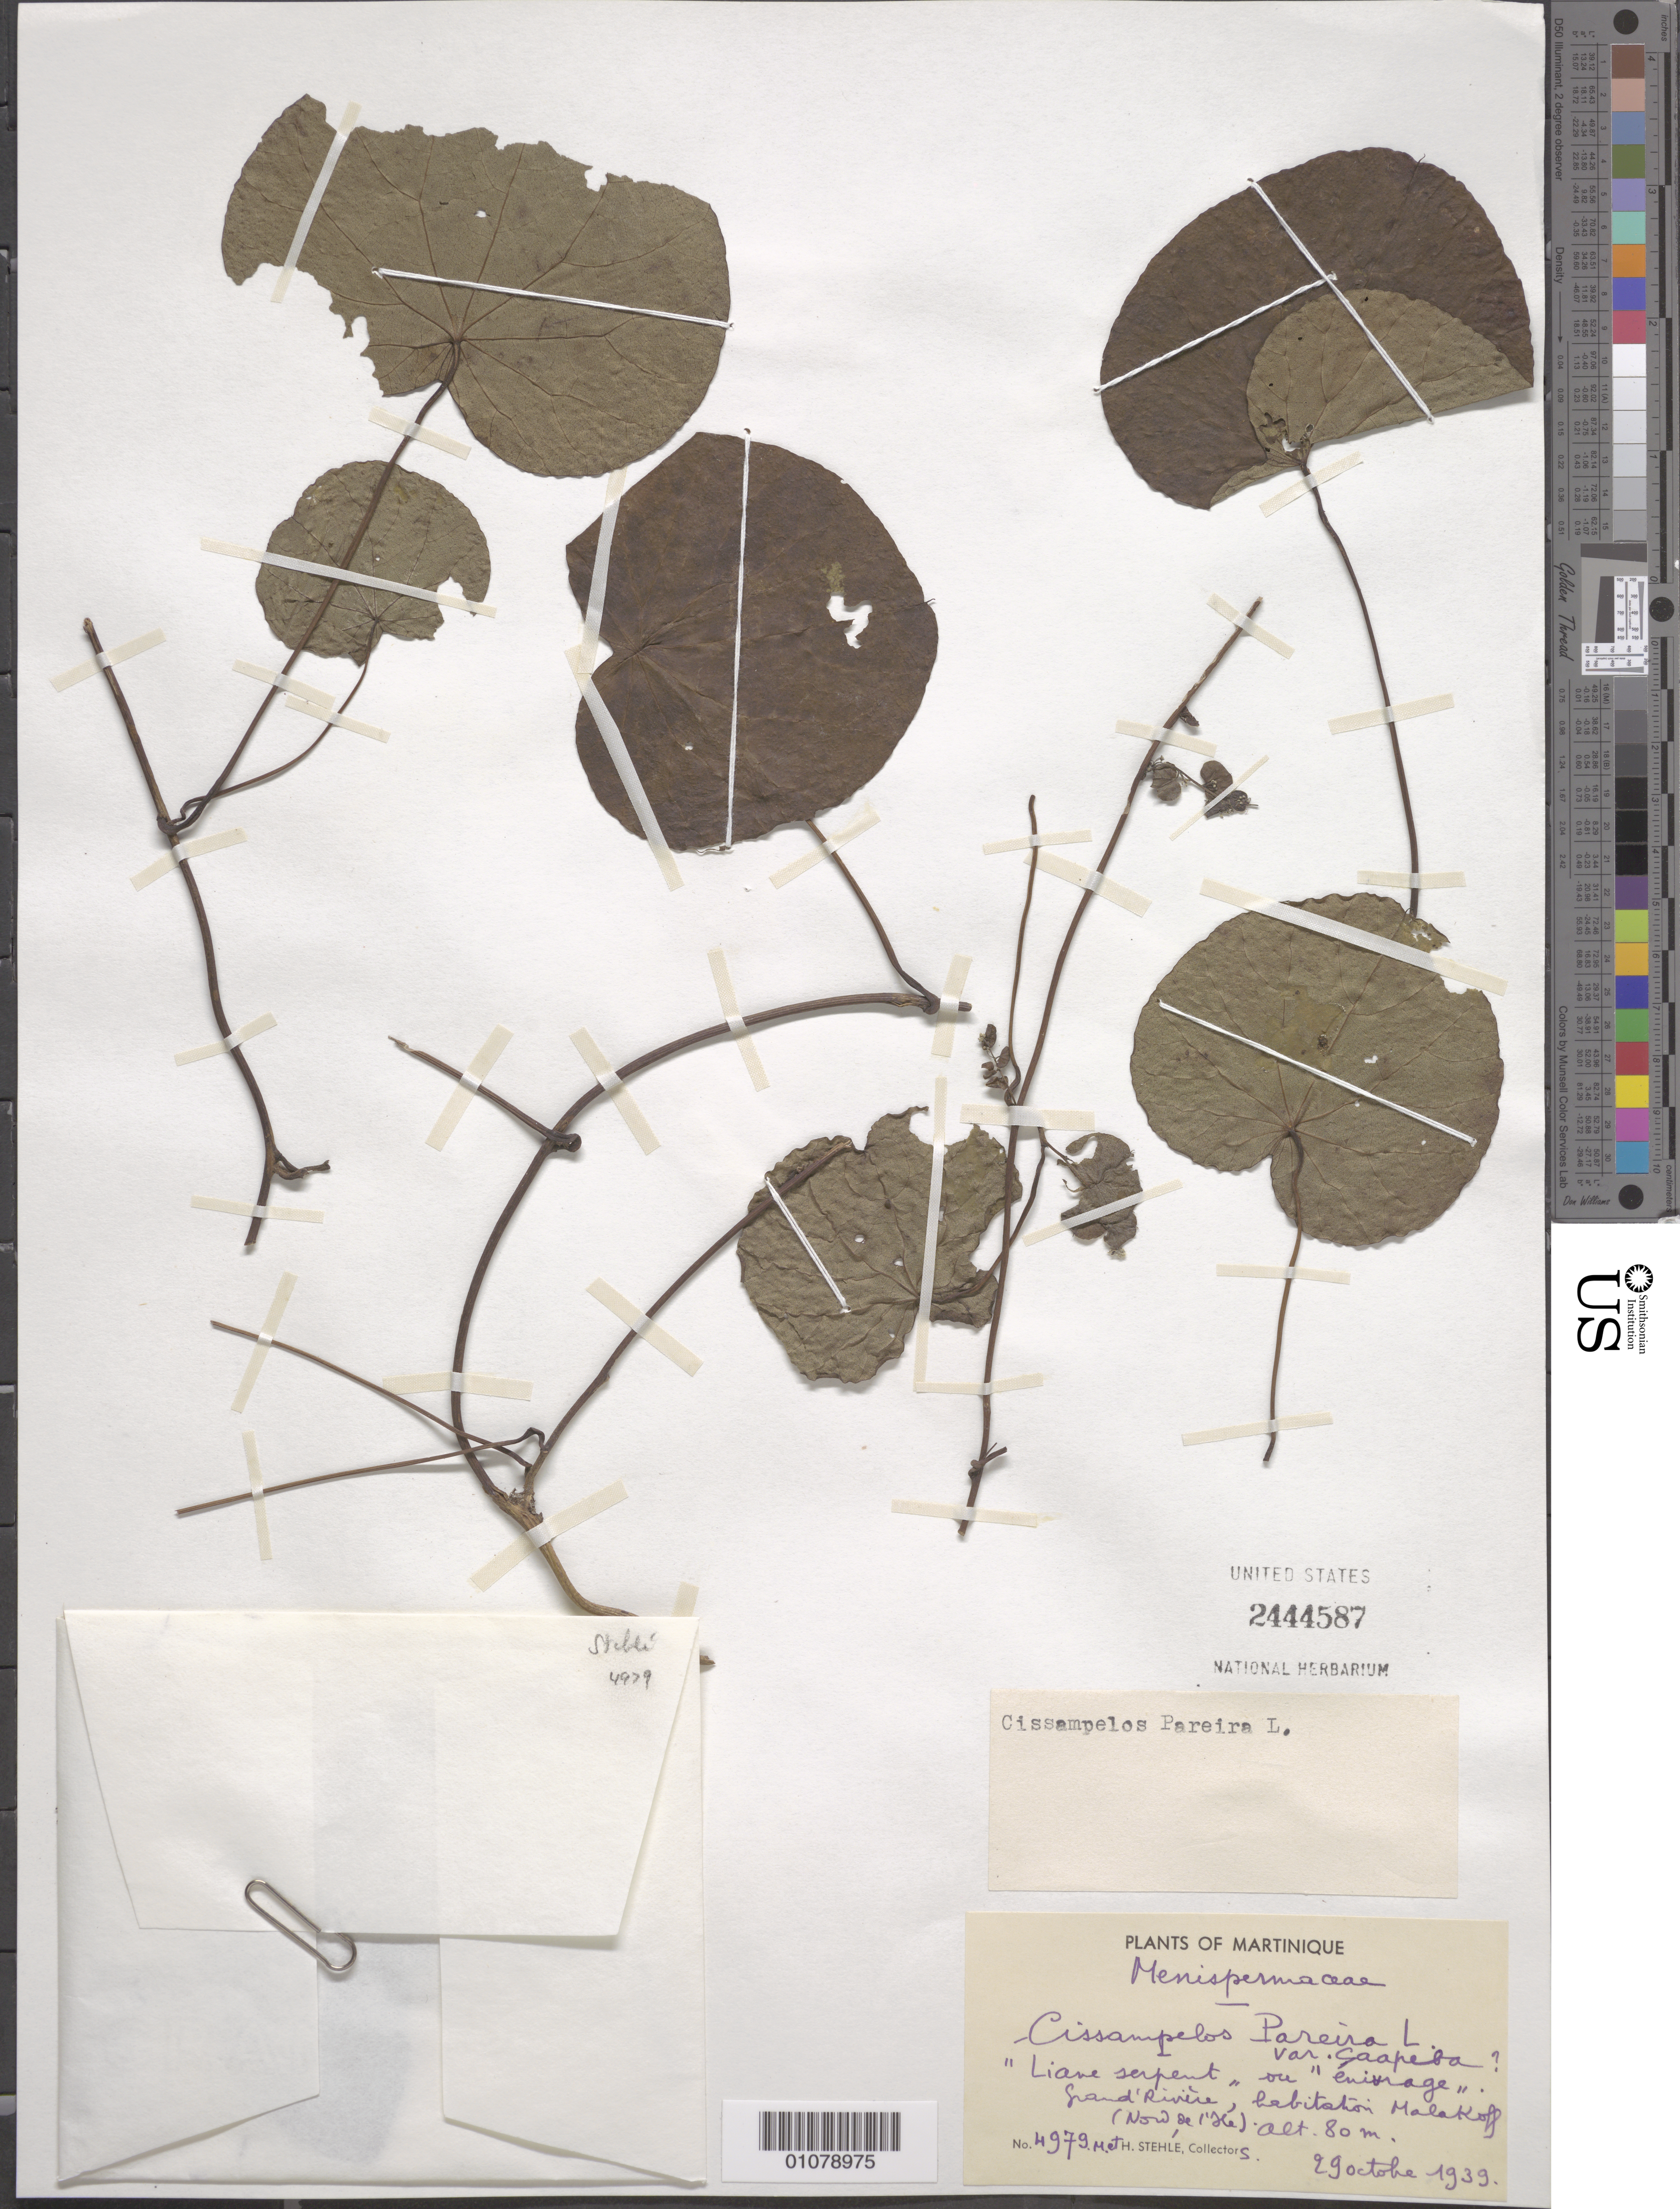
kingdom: Plantae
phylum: Tracheophyta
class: Magnoliopsida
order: Ranunculales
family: Menispermaceae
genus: Cissampelos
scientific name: Cissampelos pareira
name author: L.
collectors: H. Stehlé & M. Stehlé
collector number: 4979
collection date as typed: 29 Oct 1939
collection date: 1939-10-29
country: Martinique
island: Martinique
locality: Grand Riviere, habitation Malakoff (NW de 1'NE) (hard to read)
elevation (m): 80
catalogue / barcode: US 2444587